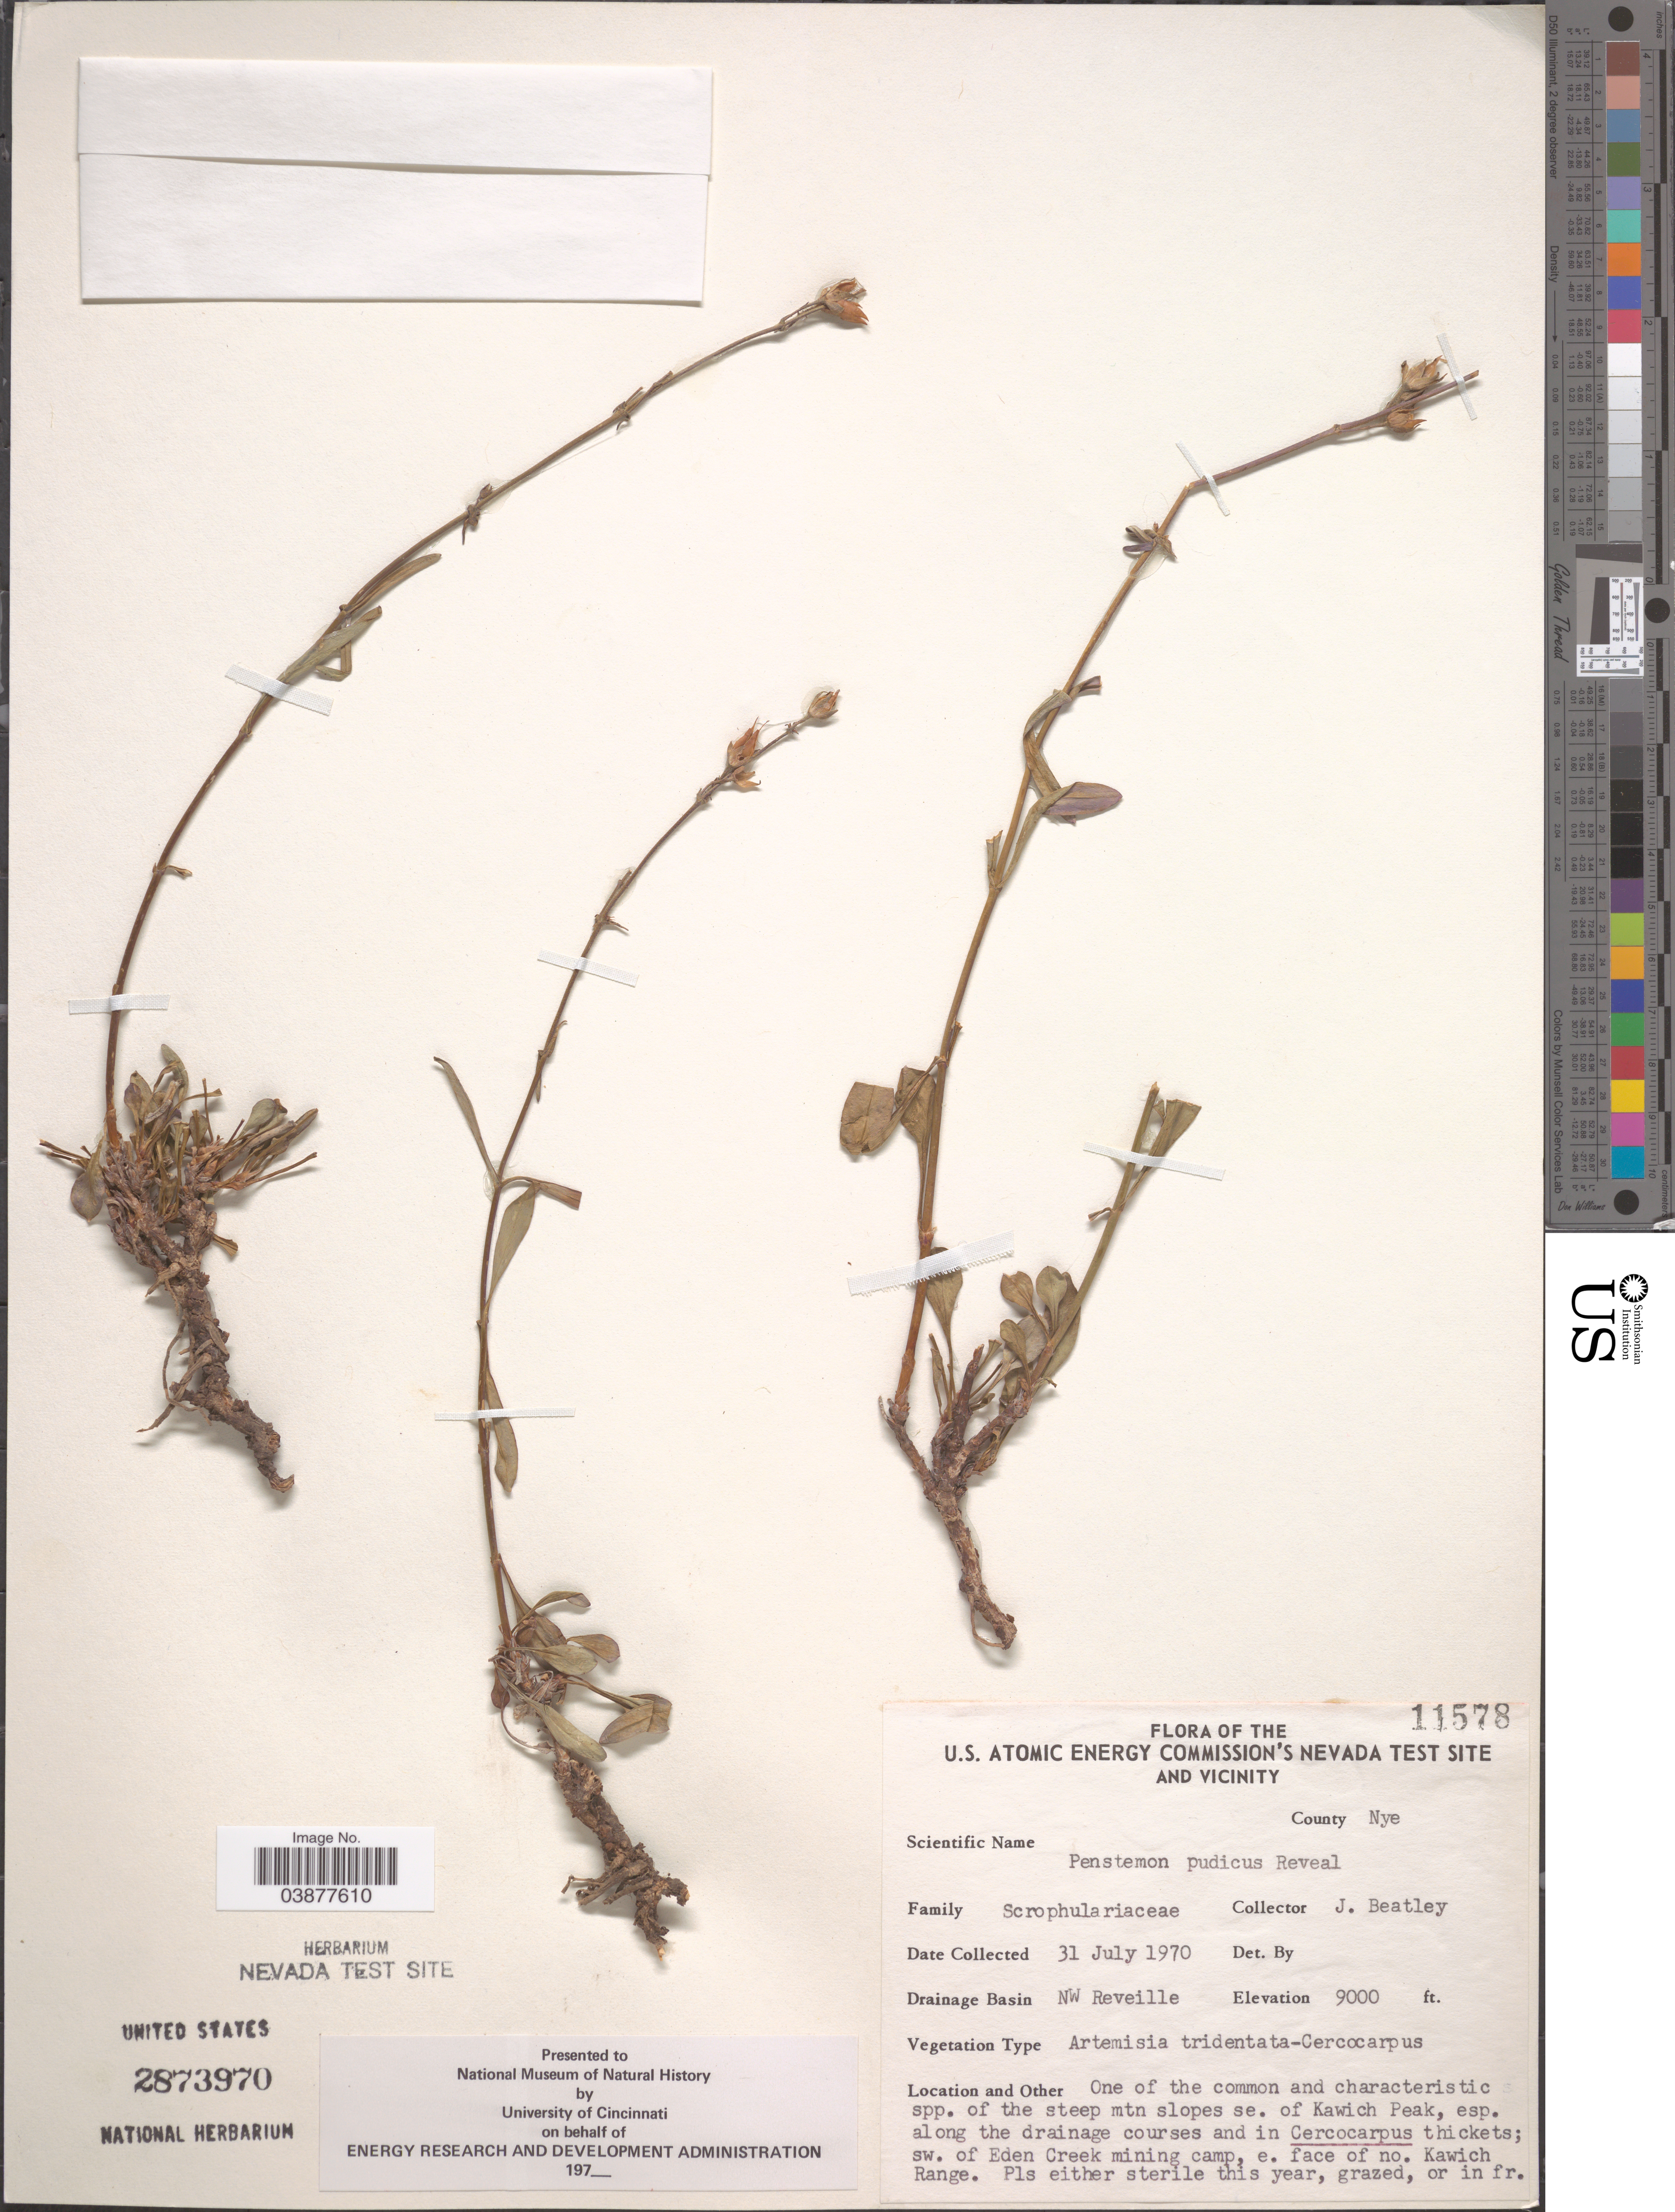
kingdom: Plantae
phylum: Tracheophyta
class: Magnoliopsida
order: Lamiales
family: Plantaginaceae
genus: Penstemon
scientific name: Penstemon pudicus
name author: Reveal & Beatley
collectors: J. C. Beatley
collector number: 11578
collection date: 1970-07-31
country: United States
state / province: Nevada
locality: U.S. Atomic Energy Commission's Nevada Test Site and vicinity. County Nye. Drainage Basin NW Reveille. Of the steep mtn slopes se. of Kawich Peak, esp. along the drainage courses; sw. of Eden Creek mining camp, e. face of no. Kawich Range.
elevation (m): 2743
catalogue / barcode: US 2873970